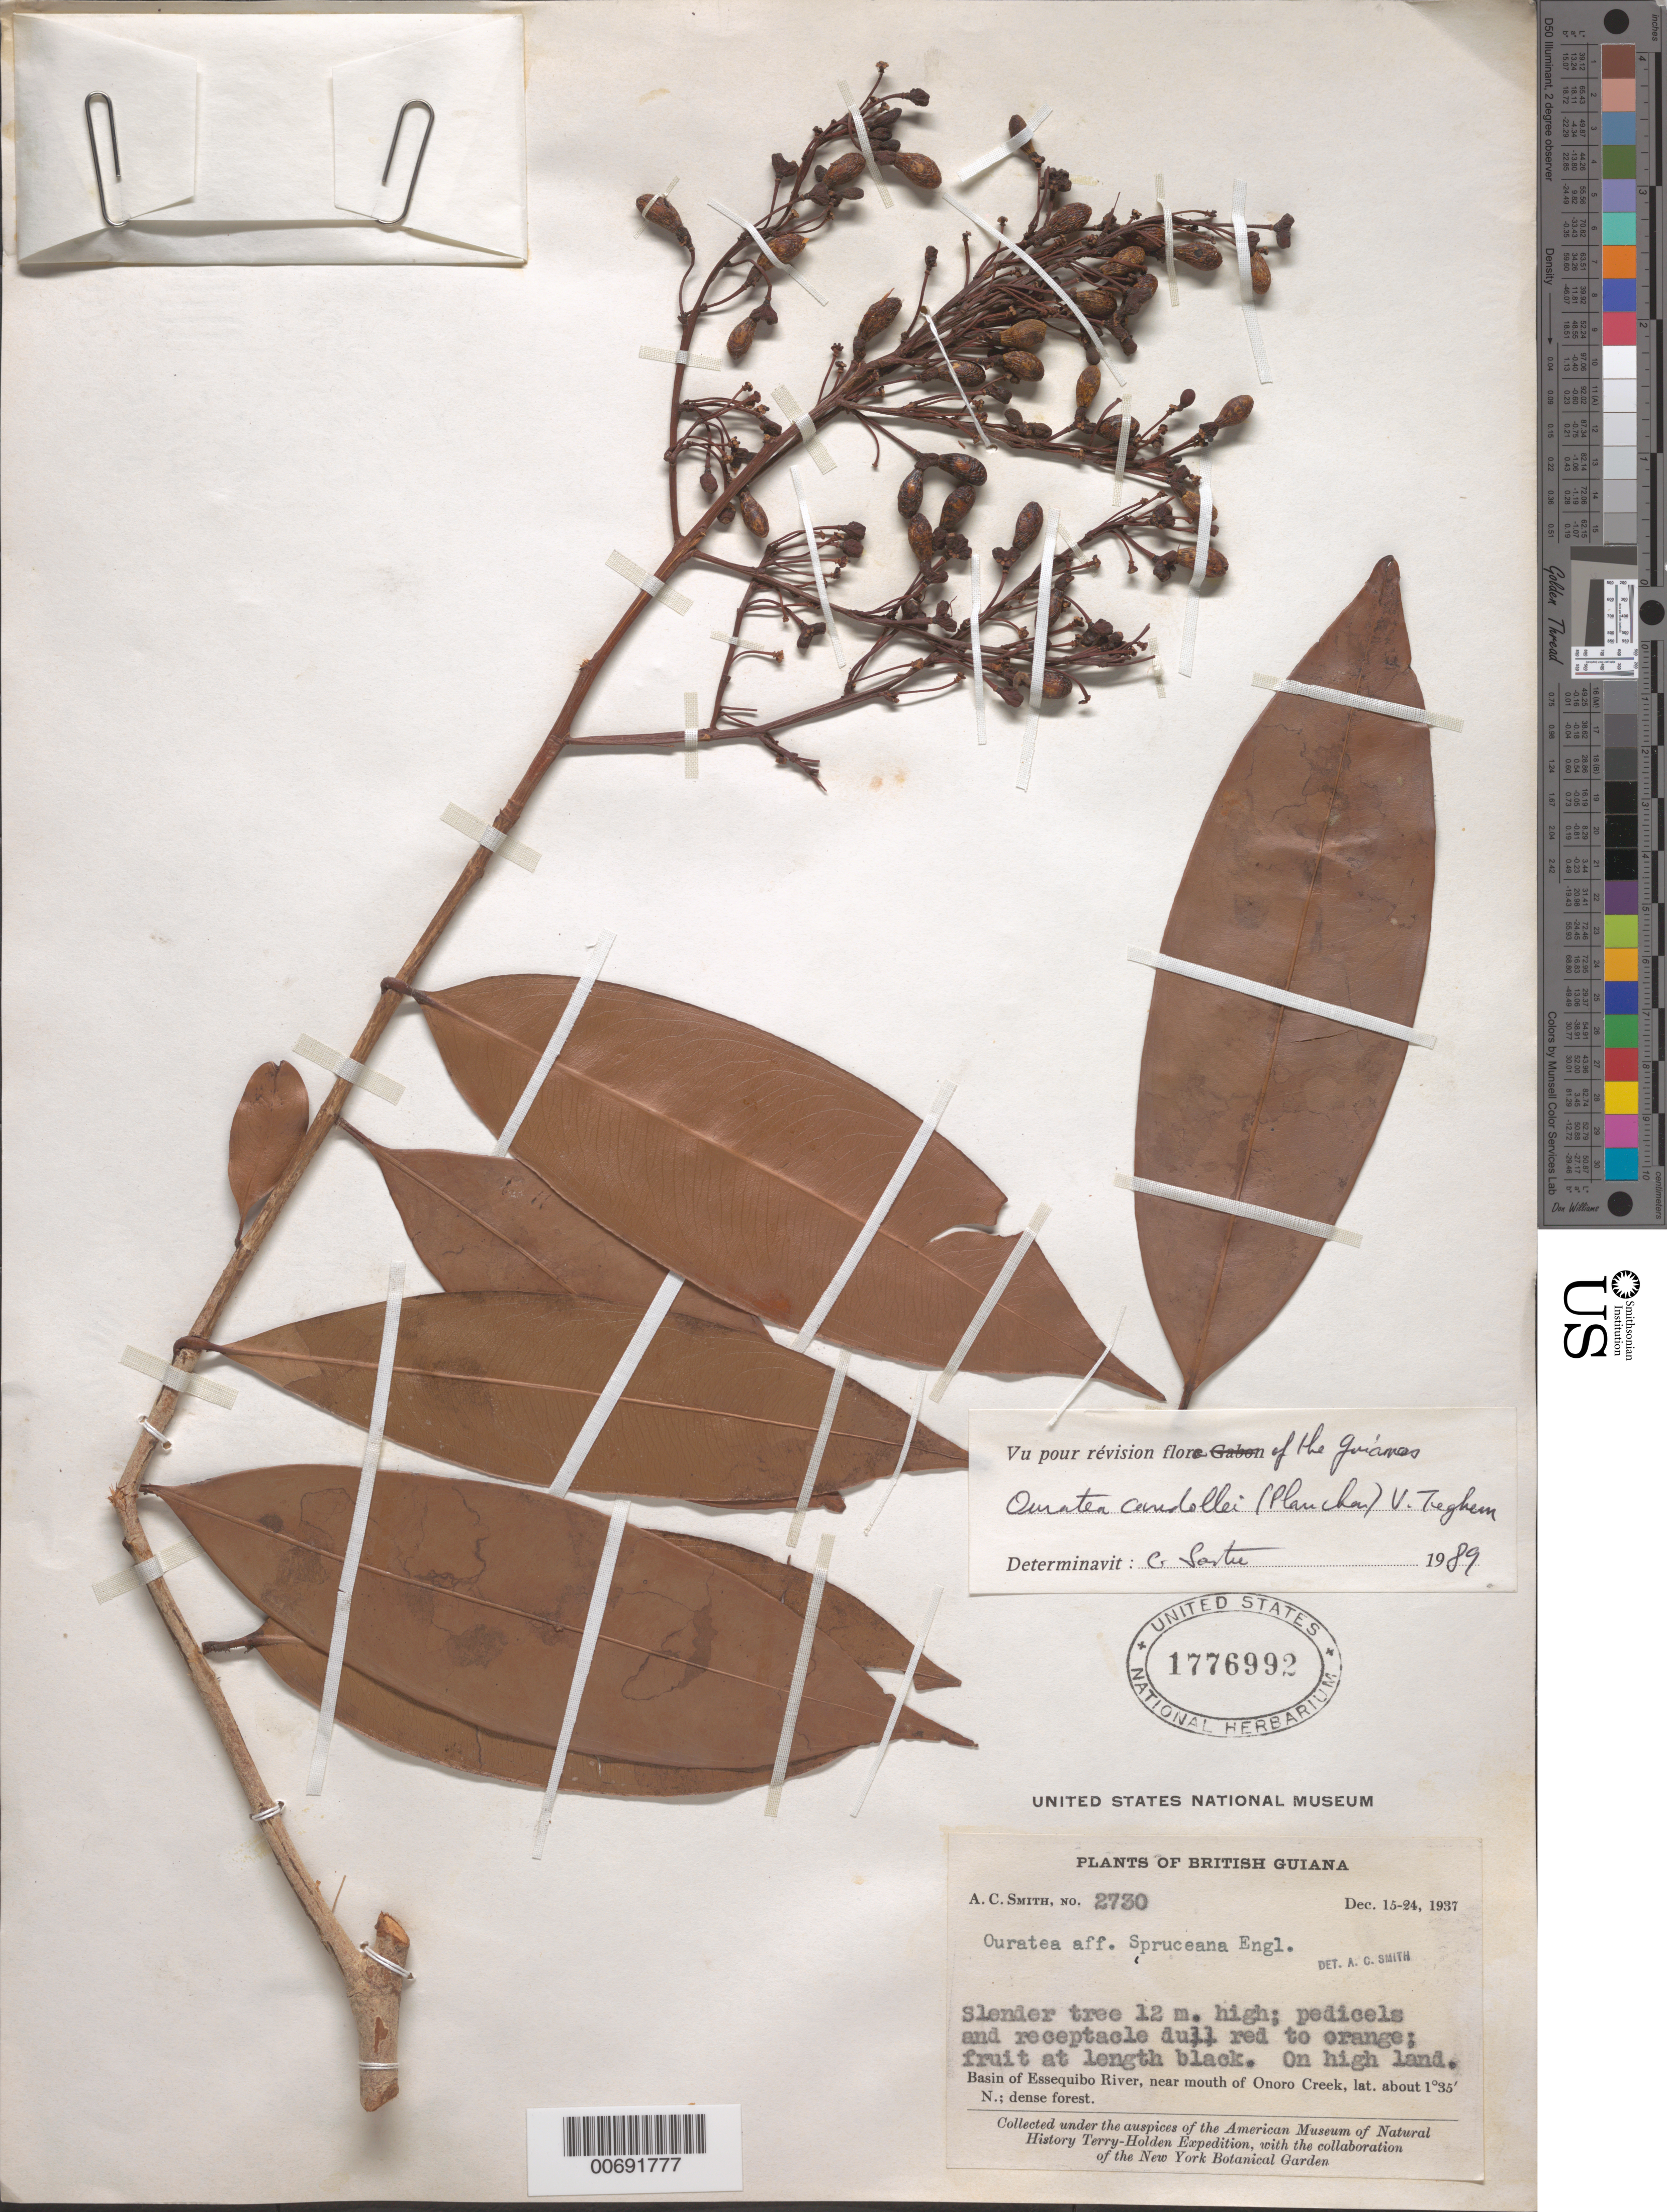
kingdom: Plantae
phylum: Tracheophyta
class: Magnoliopsida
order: Malpighiales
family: Ochnaceae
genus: Ouratea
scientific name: Ouratea candollei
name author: (Planch.) Tiegh.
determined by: Sastre, C. H. L.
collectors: A. C. Smith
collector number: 2730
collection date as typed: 15-Dec-37 to 24-Dec-37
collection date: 1937-12-15/1937-12-24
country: Guyana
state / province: U. Takutu-U. Essequibo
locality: Onoro Creek (near mouth), Essequibo River basin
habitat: On high land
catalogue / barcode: US 1776992